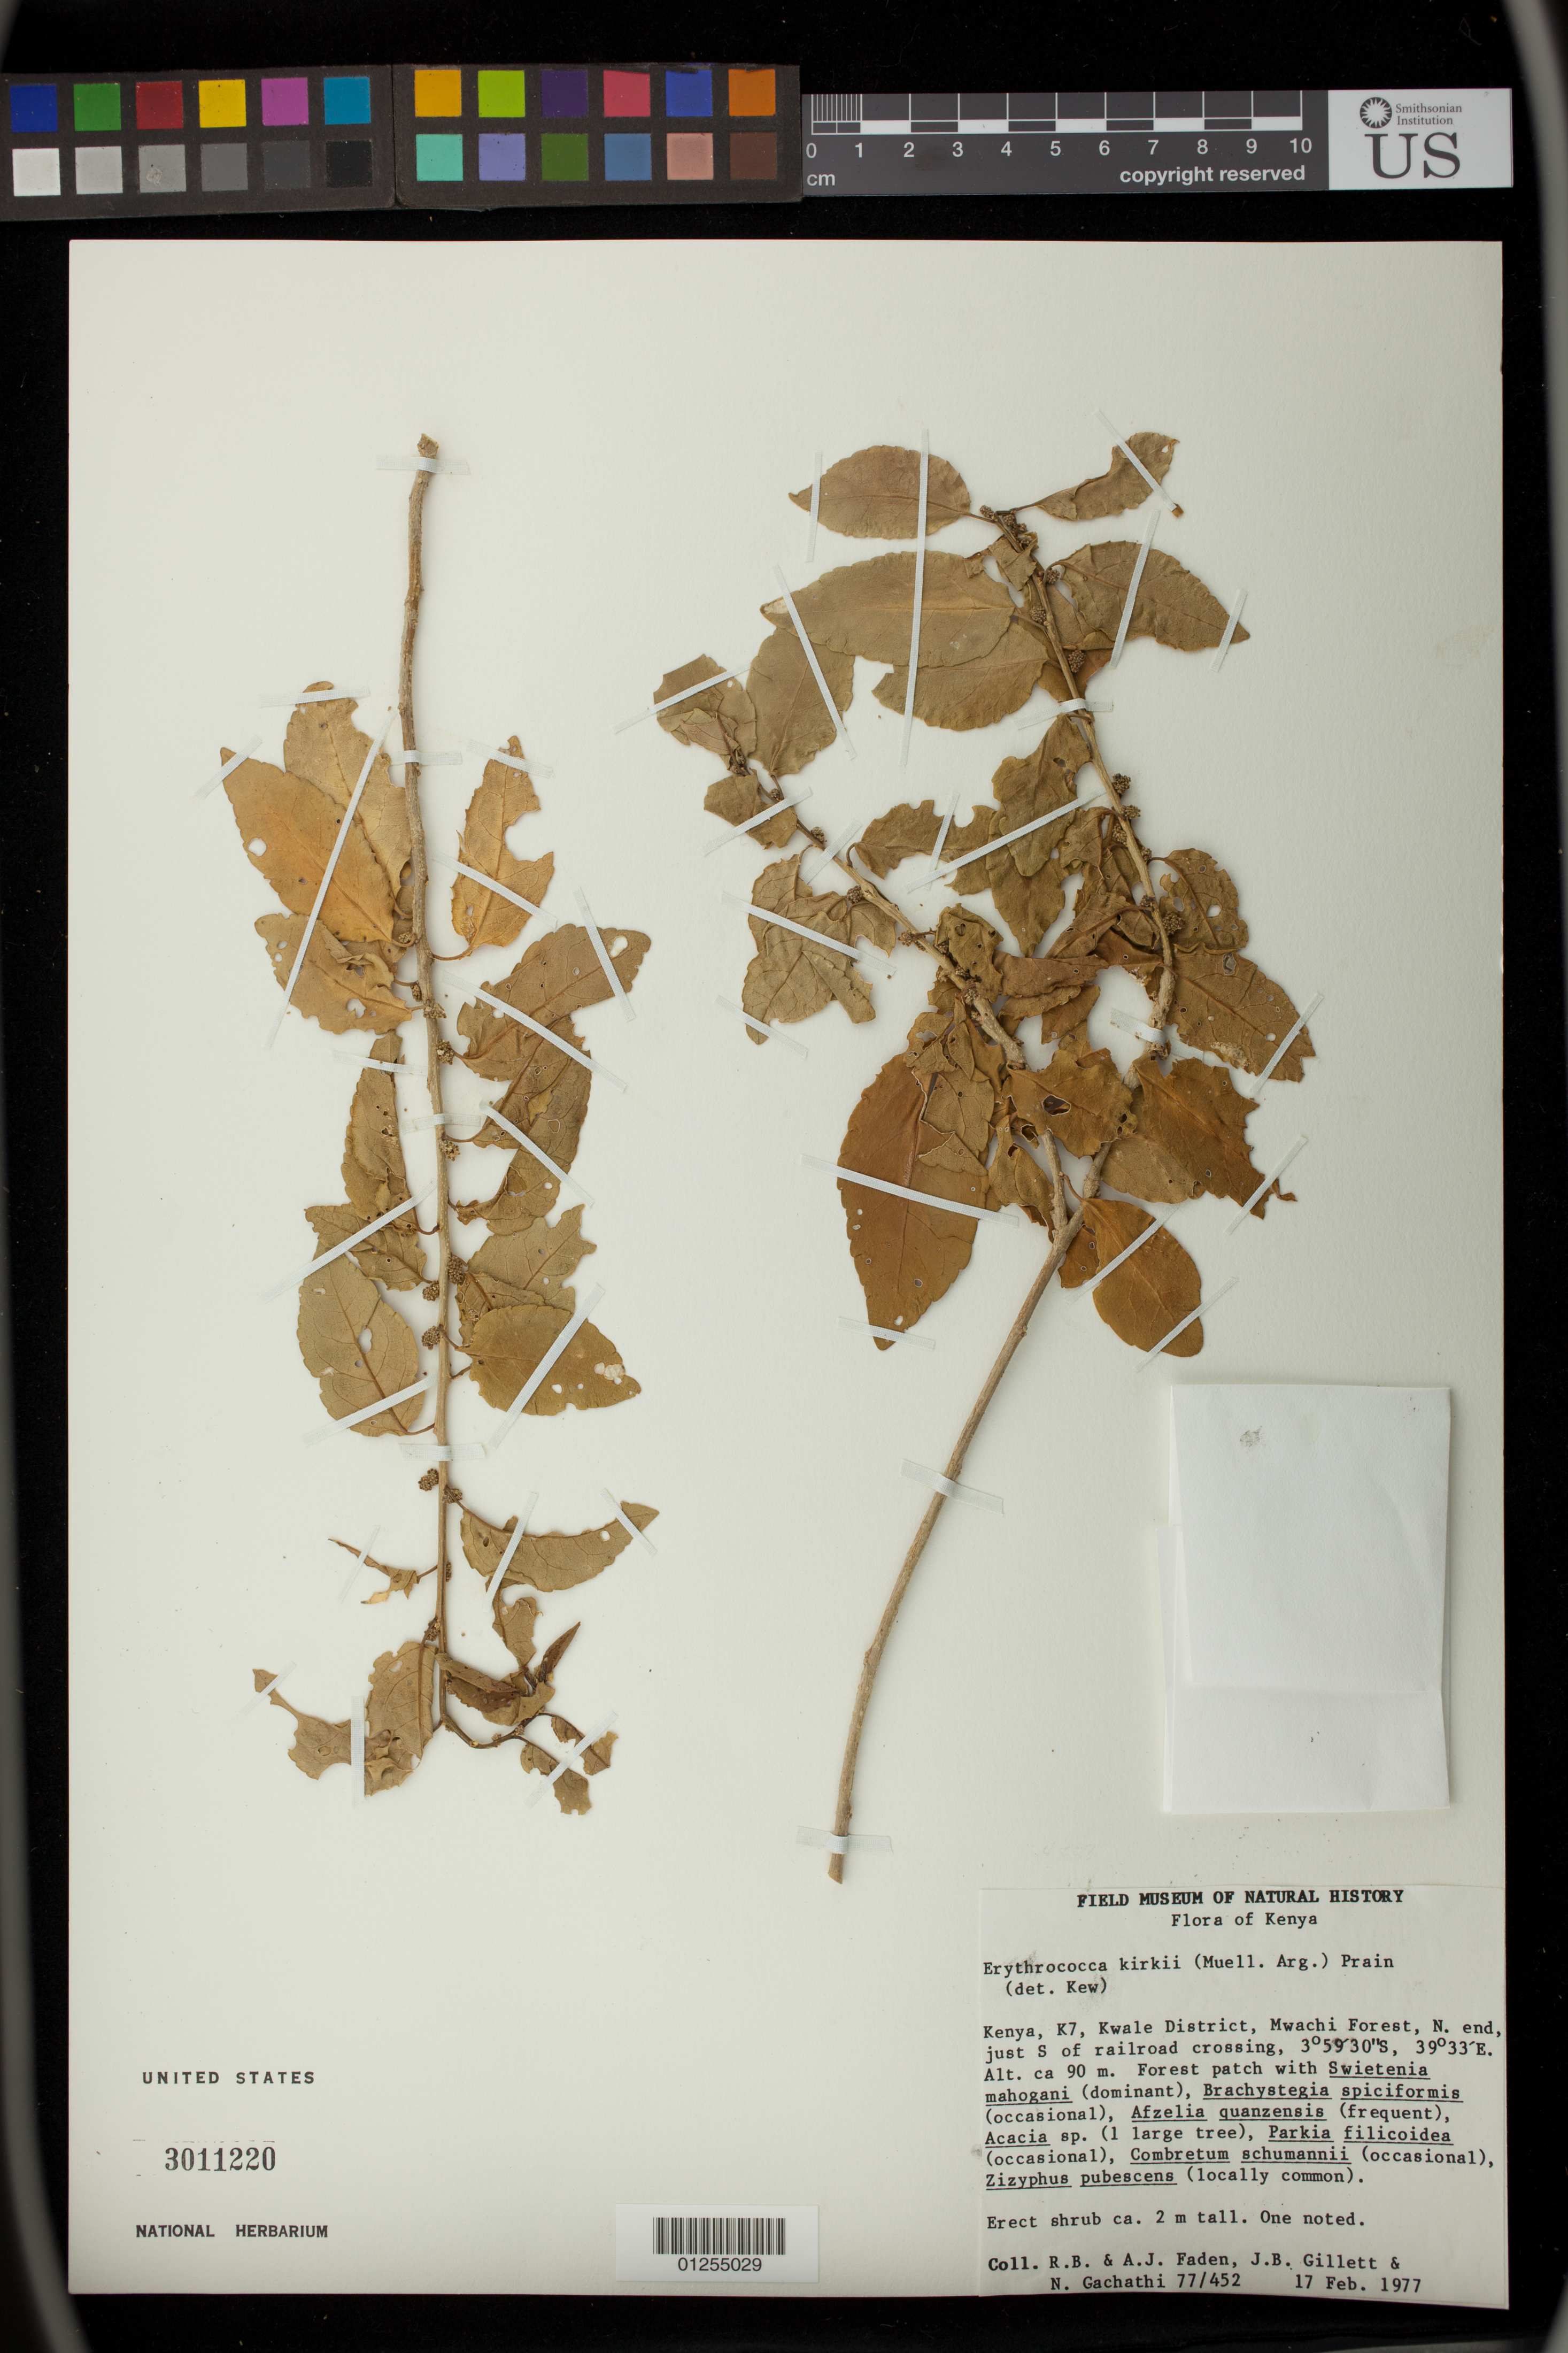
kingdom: Plantae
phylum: Tracheophyta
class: Magnoliopsida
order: Malpighiales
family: Euphorbiaceae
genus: Erythrococca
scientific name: Erythrococca kirkii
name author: (Müll. Arg.) Prain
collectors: R. B. Faden, A. J. Faden, J. B. Gillett & N. Gachathi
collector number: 77/452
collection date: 1977-02-17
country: Kenya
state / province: Kwale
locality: K7, Kwale District, Mwachi Forest, N. end, just S of railroad crossing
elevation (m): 90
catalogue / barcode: US 3011220